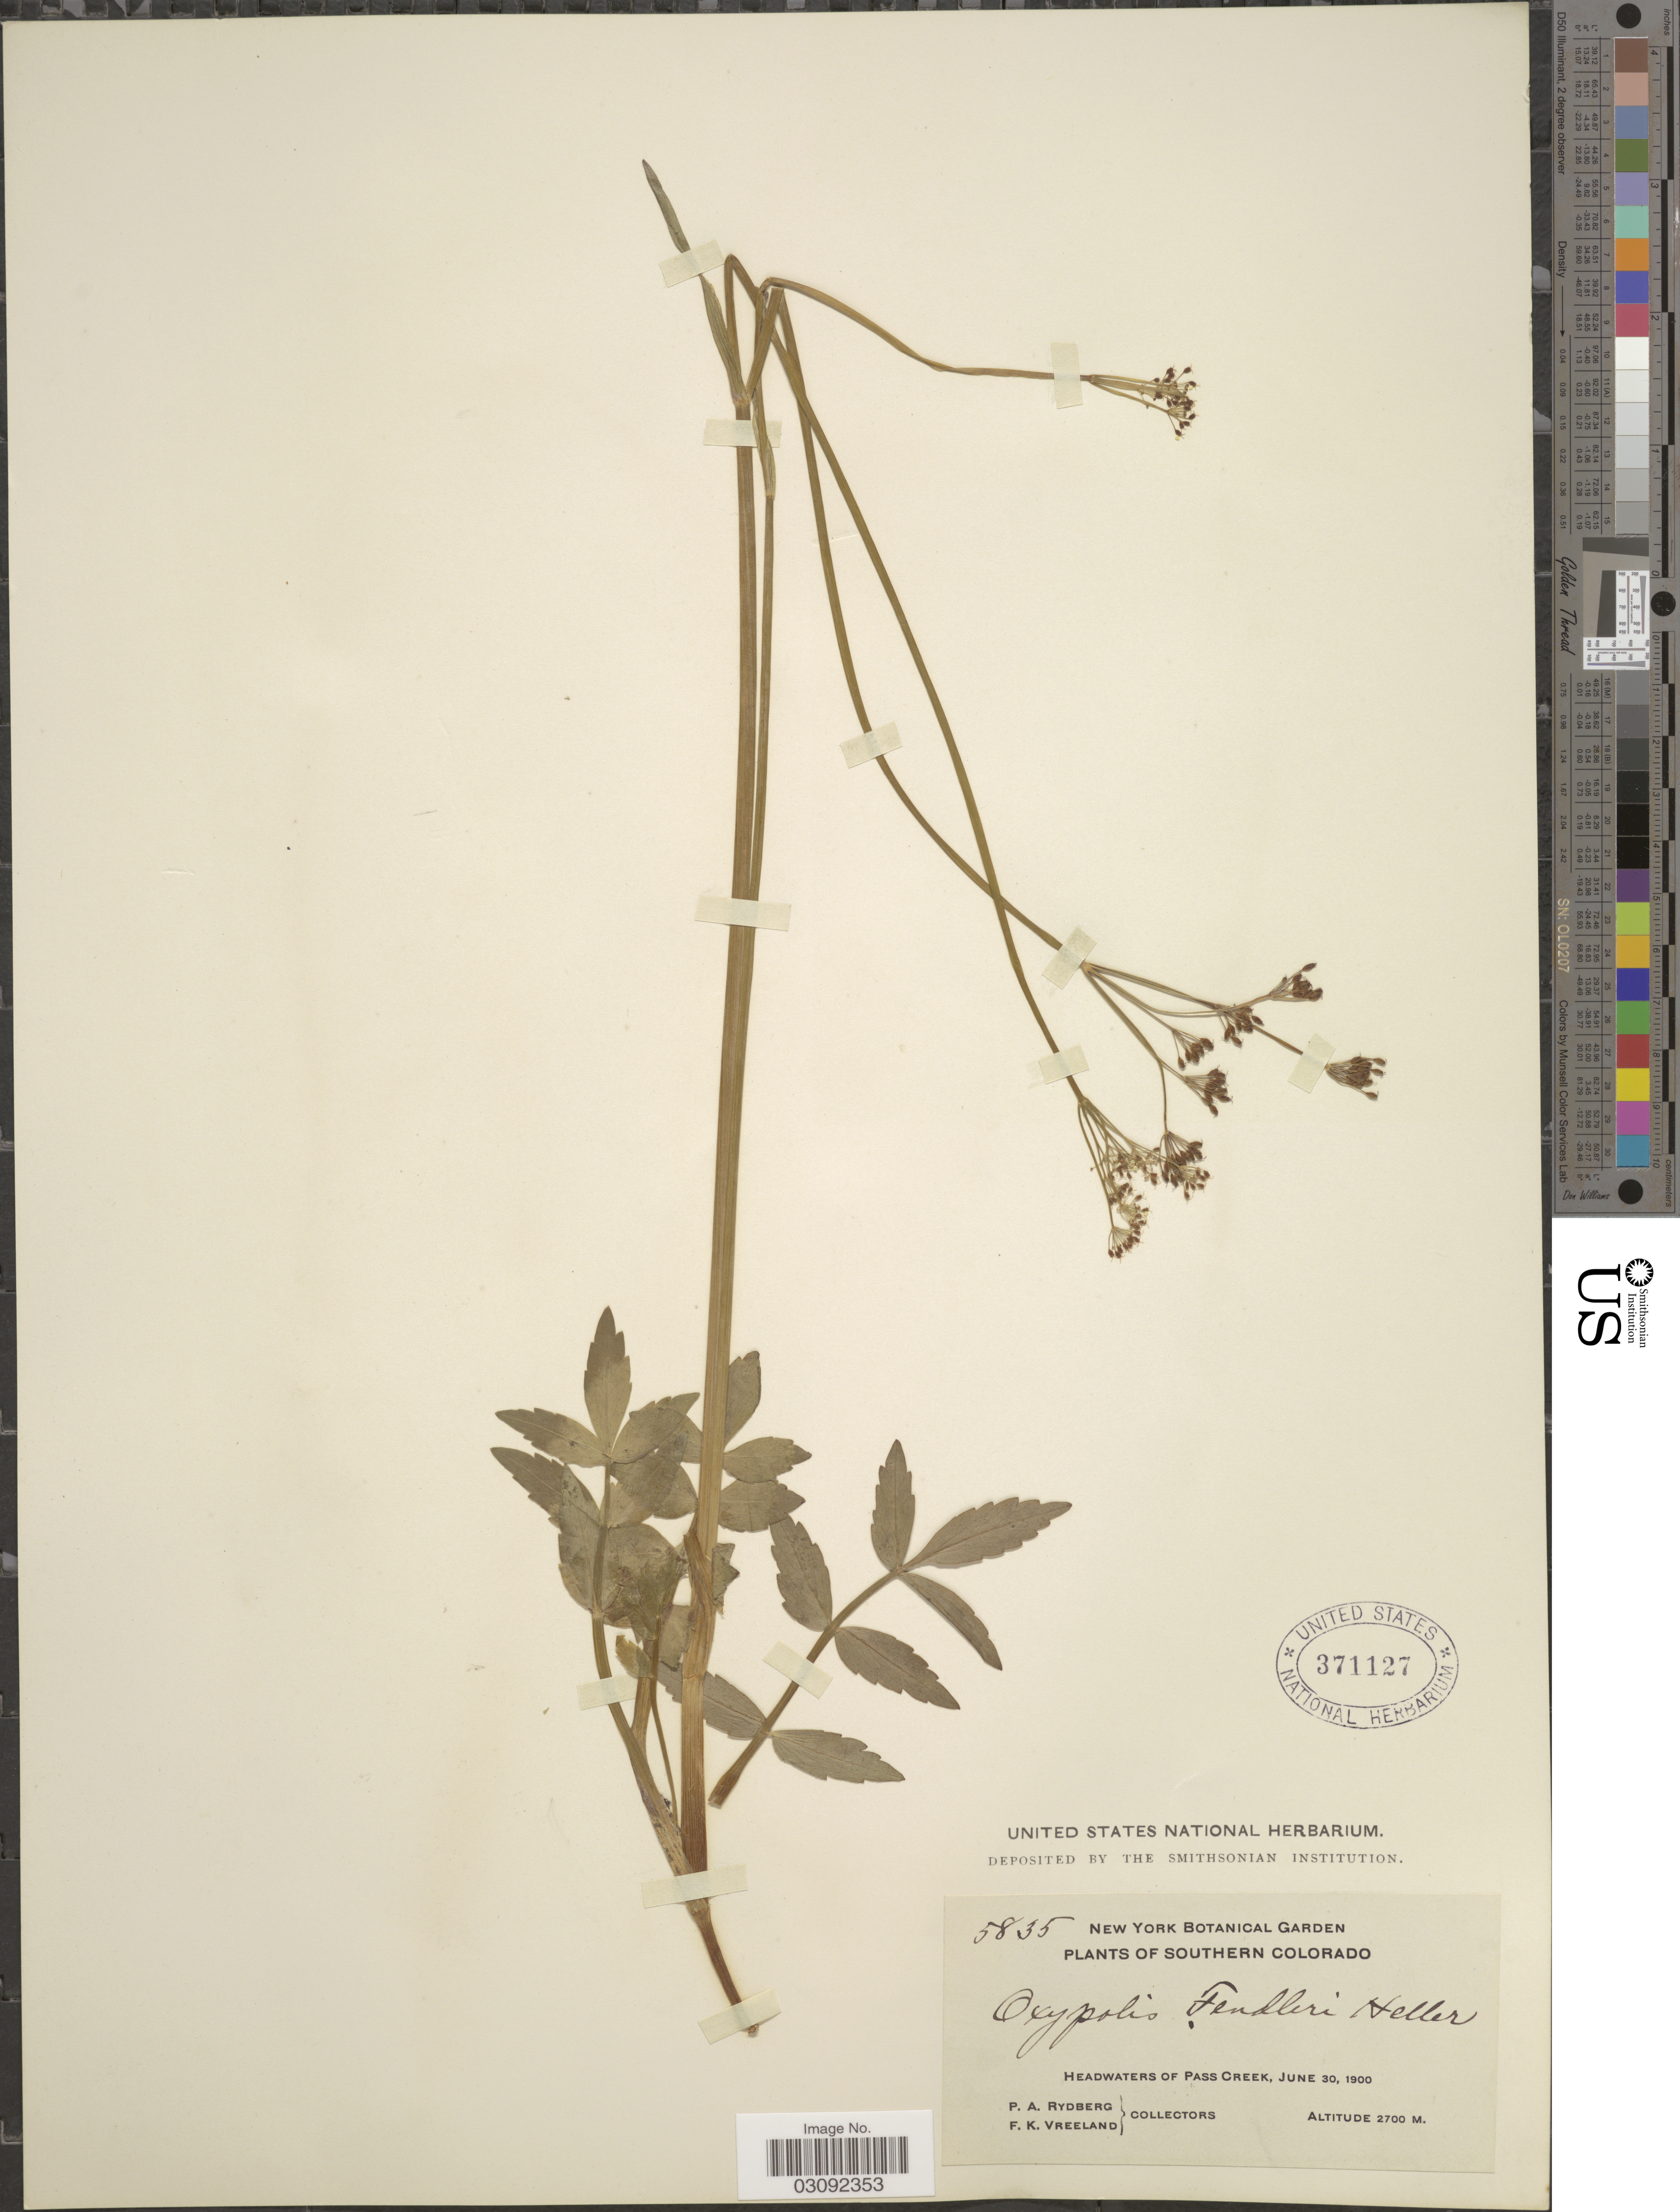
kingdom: Plantae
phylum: Tracheophyta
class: Magnoliopsida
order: Apiales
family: Apiaceae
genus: Oxypolis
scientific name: Oxypolis fendleri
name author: (A. Gray) A. Heller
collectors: P. A. Rydberg & F. Vreeland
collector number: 5835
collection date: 1900-06-30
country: United States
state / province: Colorado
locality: Southern Colorado. Headwaters of Pass Creek.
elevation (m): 2700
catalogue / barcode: US 371127